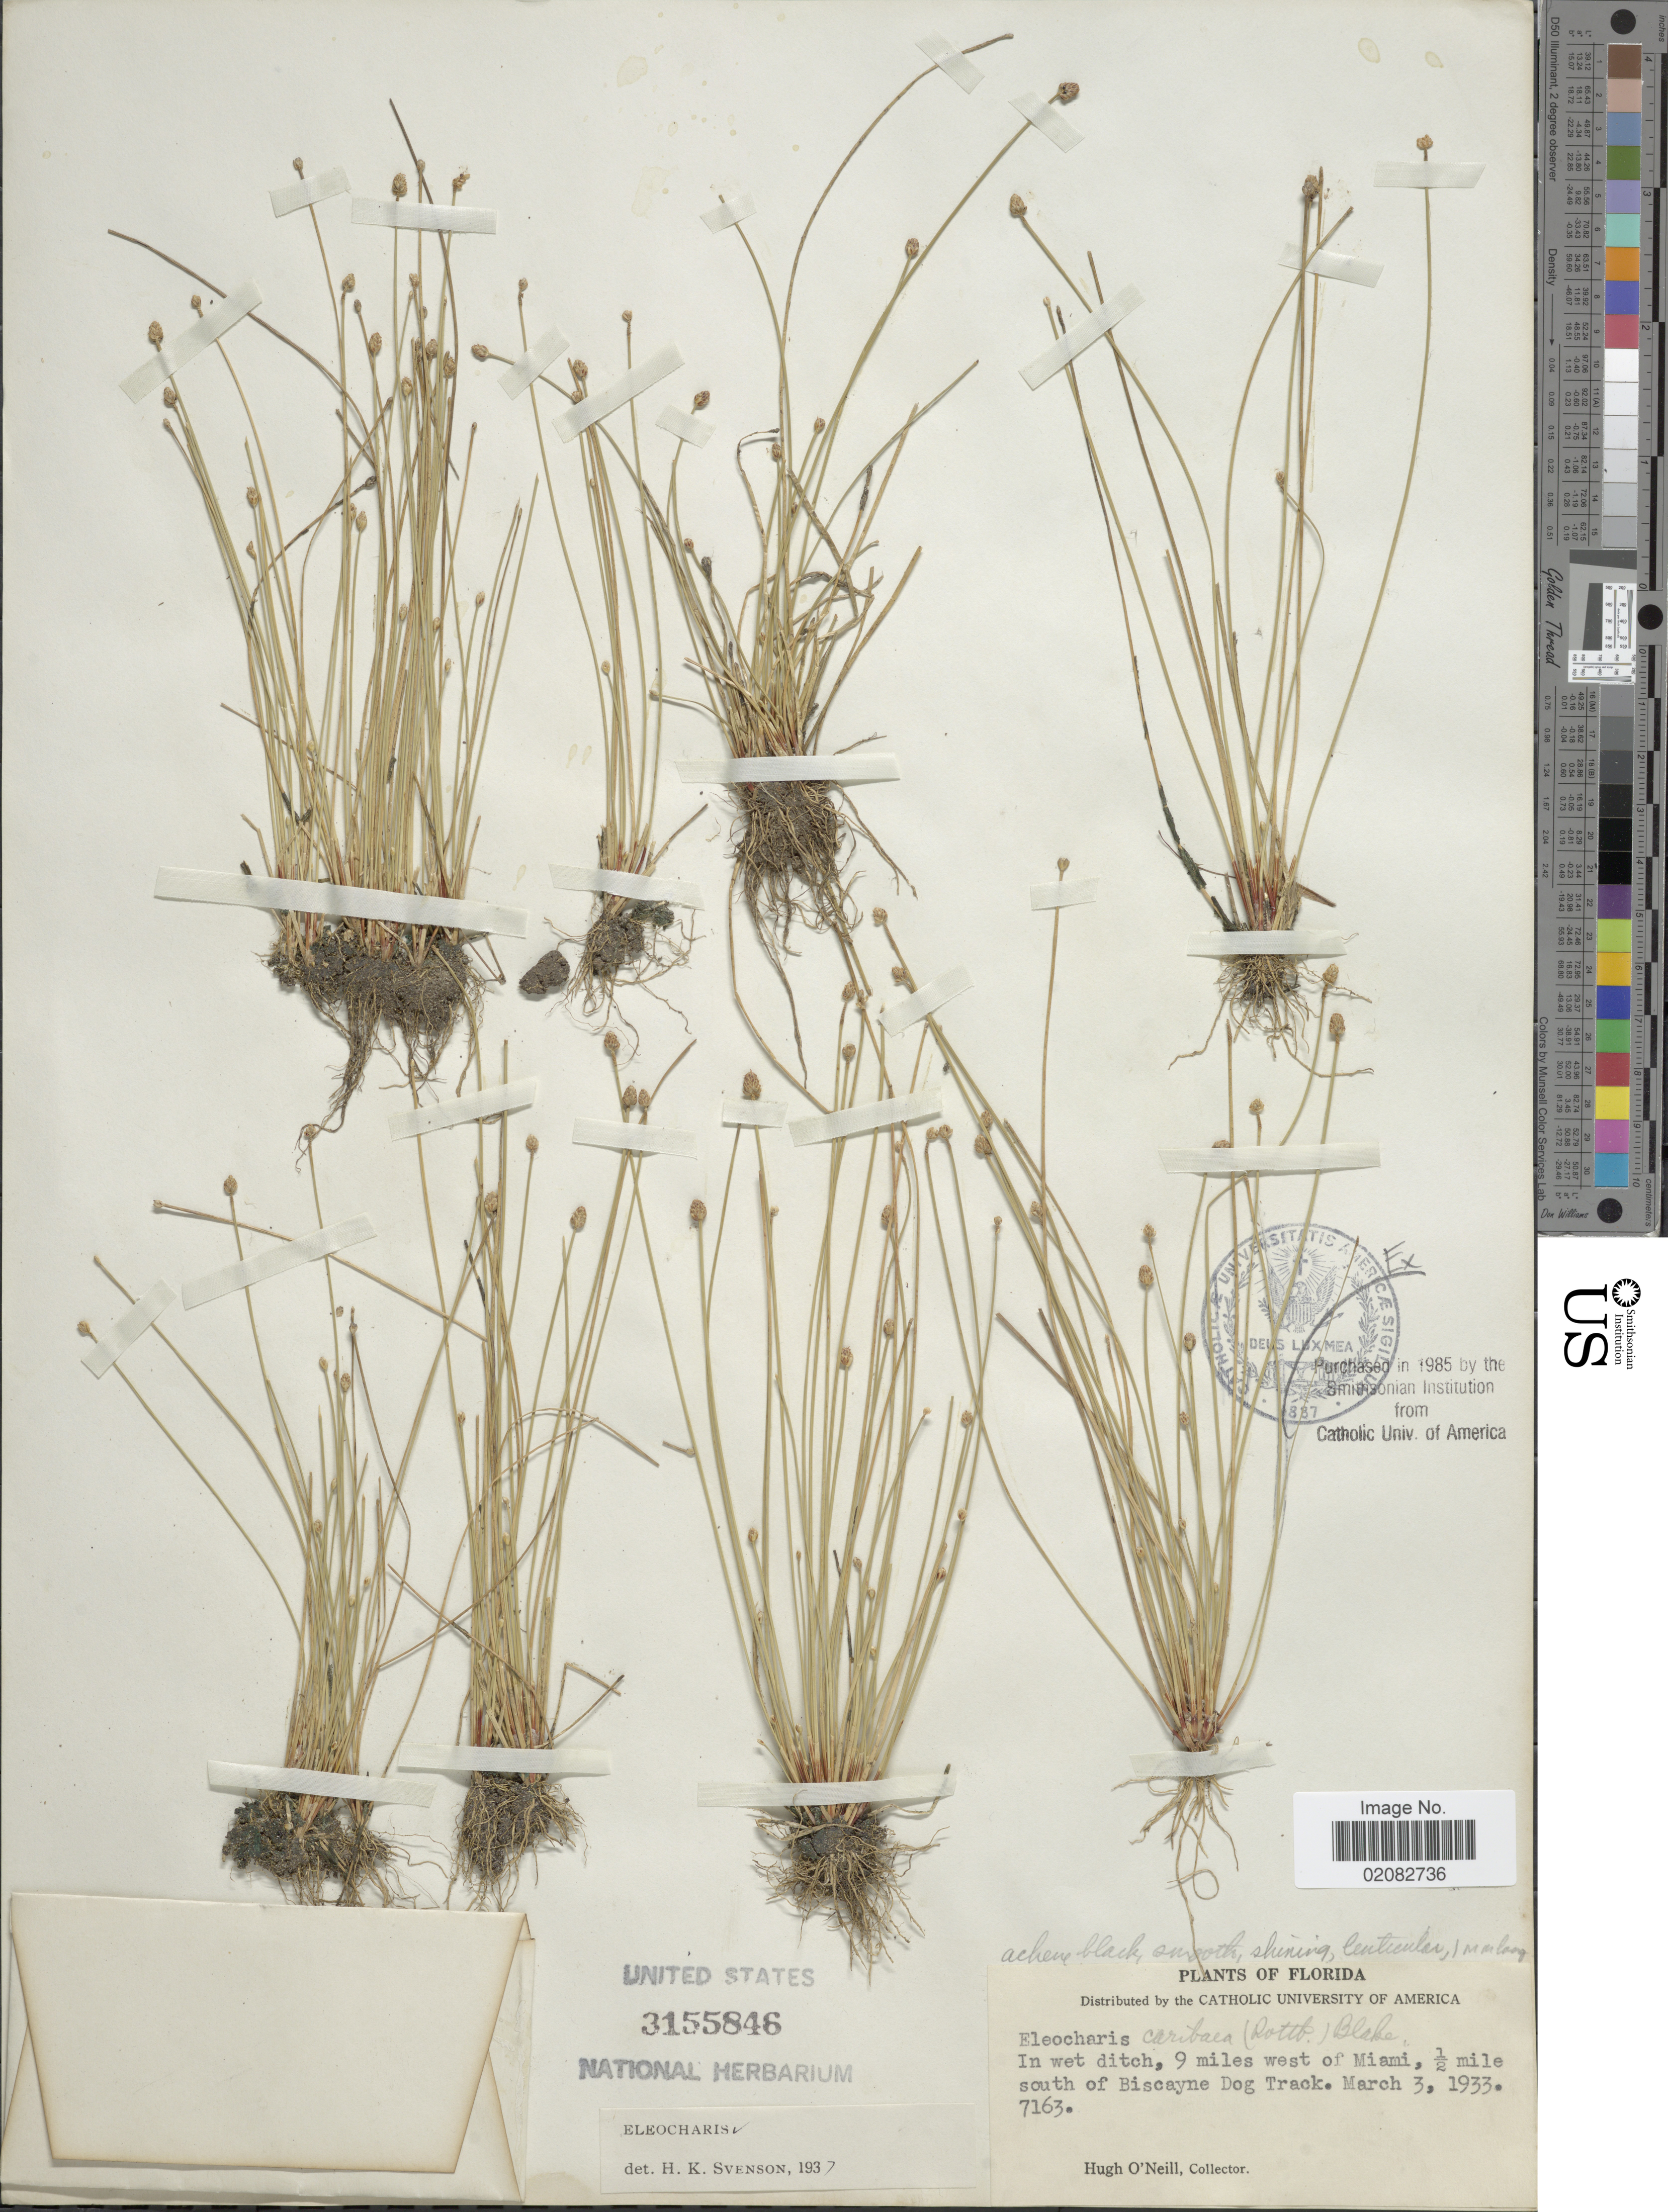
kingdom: Plantae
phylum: Tracheophyta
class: Liliopsida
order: Poales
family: Cyperaceae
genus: Eleocharis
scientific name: Eleocharis geniculata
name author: (L.) Roem. & Schult.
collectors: H. O'Neill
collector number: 7163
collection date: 1933-03-03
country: United States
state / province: Florida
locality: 9 miles west of Miami, ½ mile south of Biscayne Dog Track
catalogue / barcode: US 3155846